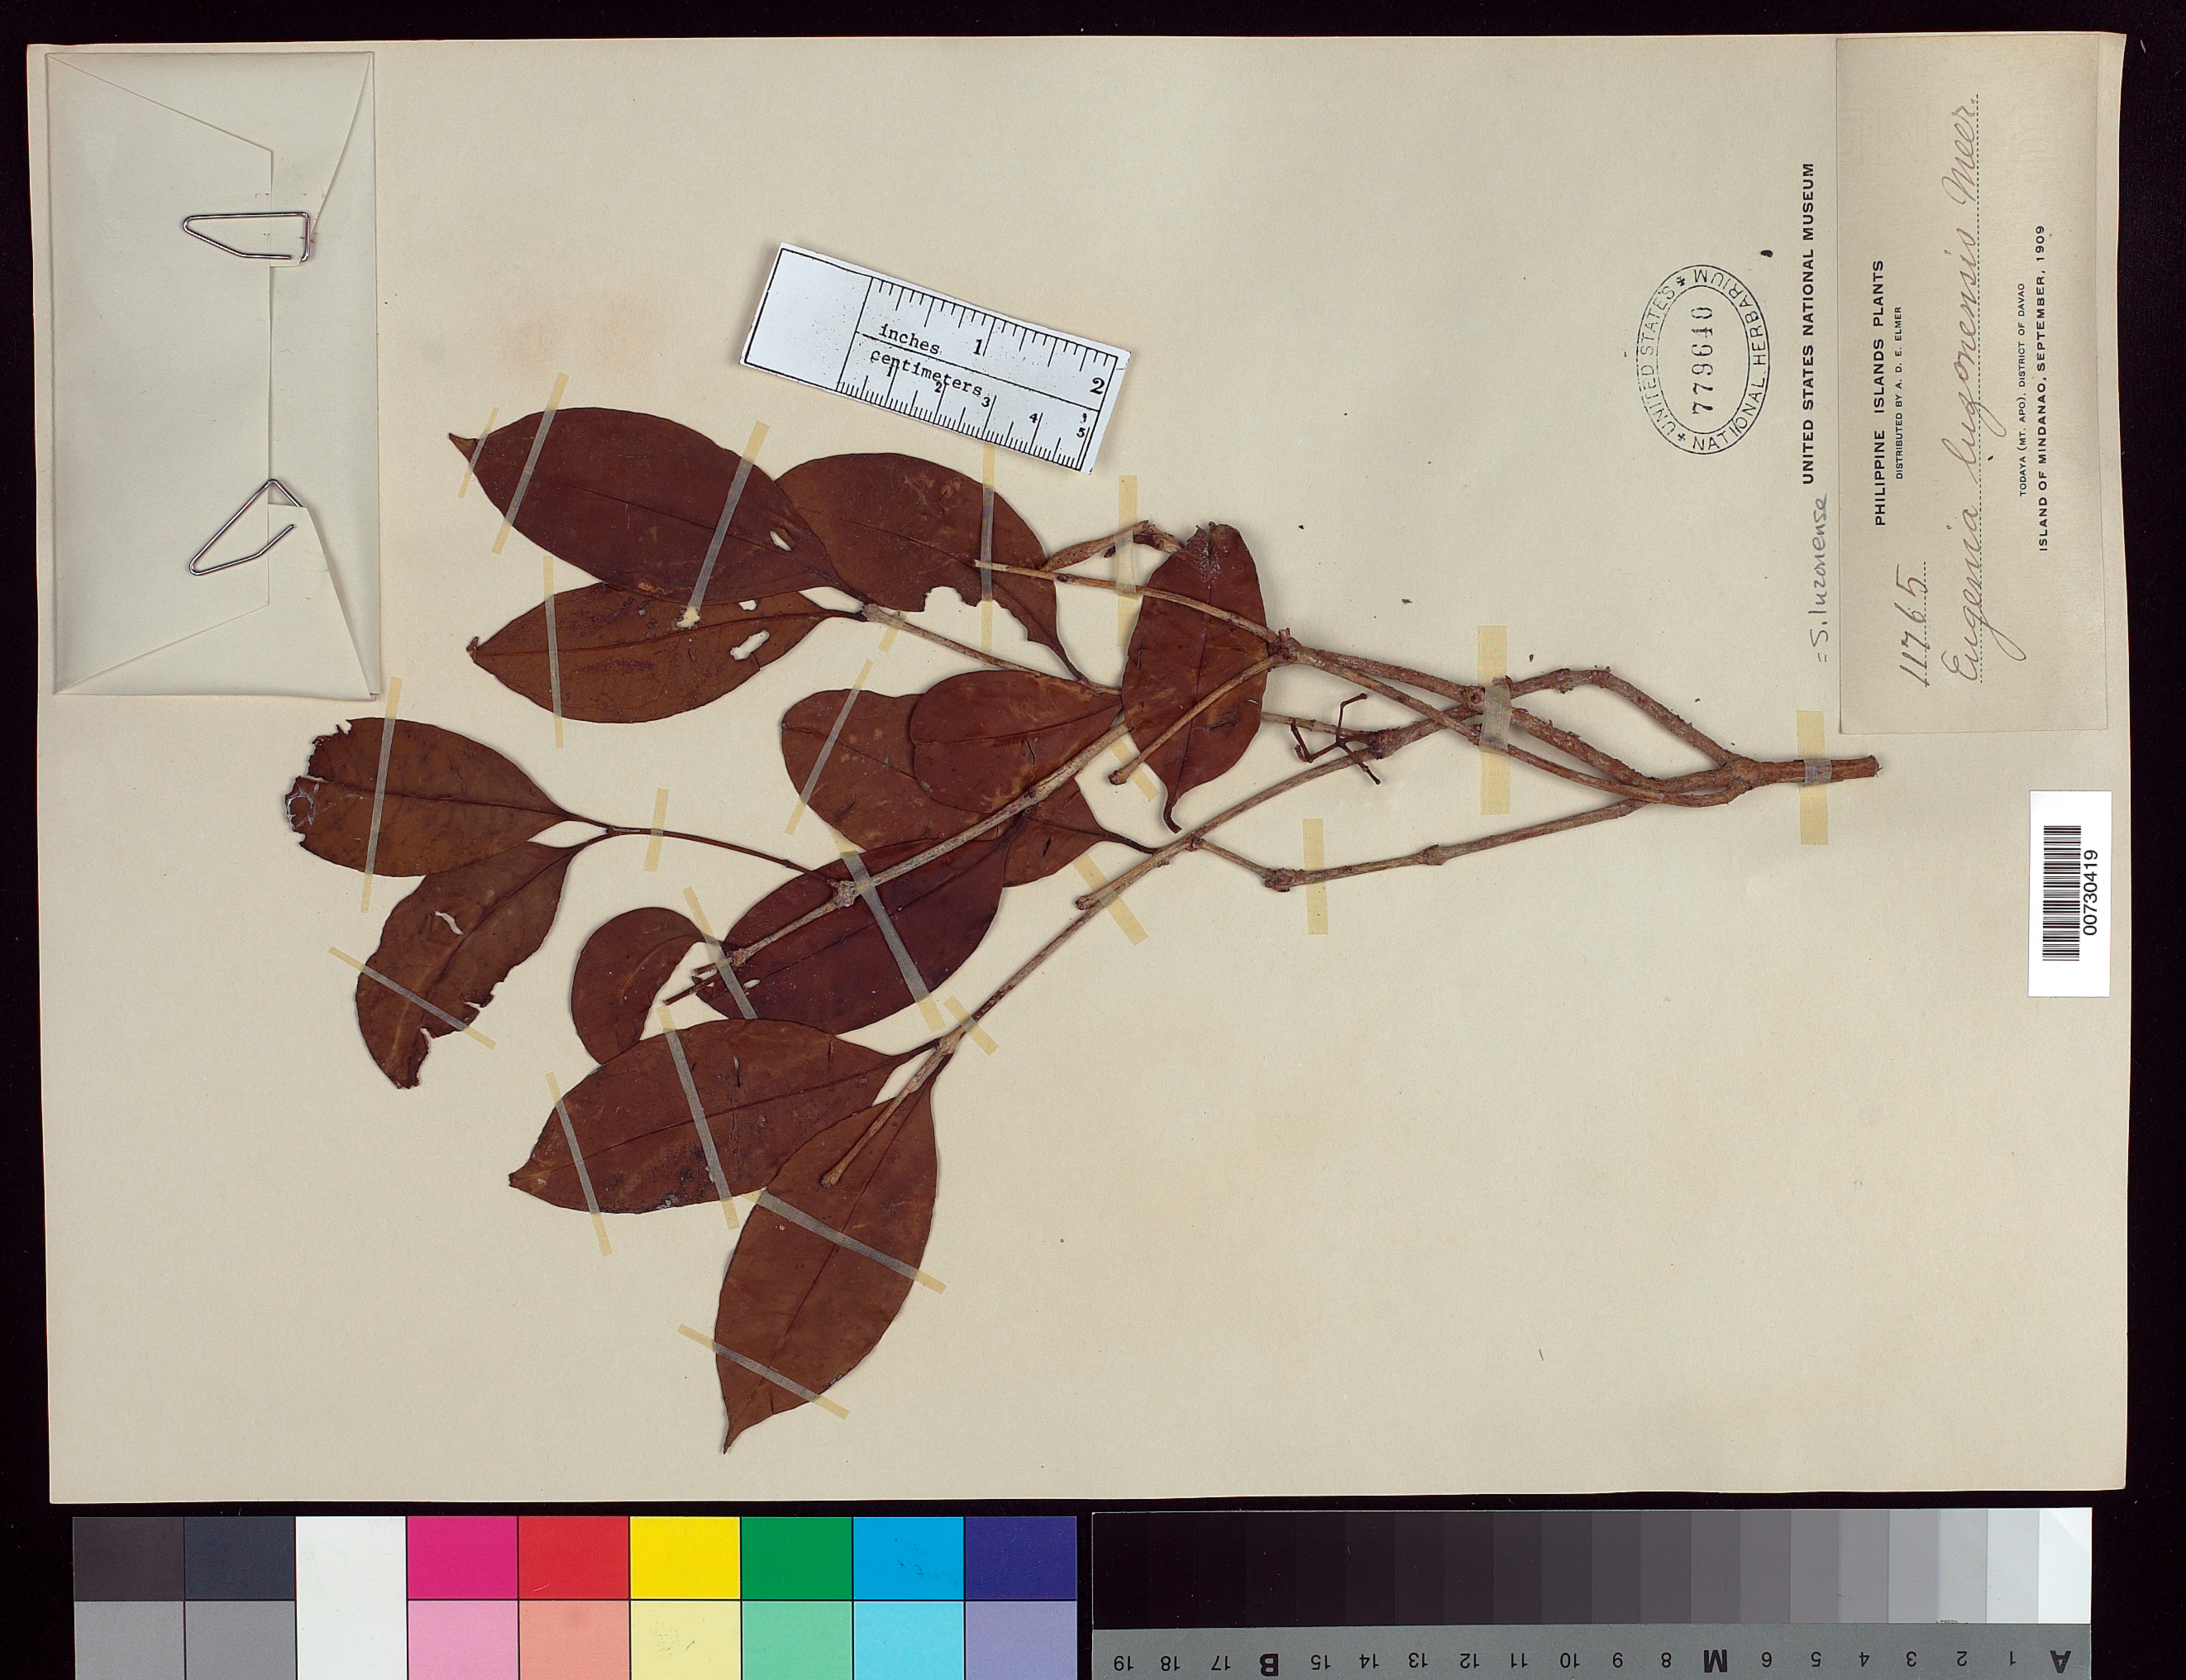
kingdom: Plantae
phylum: Tracheophyta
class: Magnoliopsida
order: Myrtales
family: Myrtaceae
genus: Syzygium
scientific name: Syzygium luzonense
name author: (Merr.) Merr.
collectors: A. D. E. Elmer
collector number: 11765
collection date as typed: Sep 1909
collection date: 1909-09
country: Philippines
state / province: Davao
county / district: Davao del Sur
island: Mindanao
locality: Todaya (Mt. Apo).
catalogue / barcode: US 779640